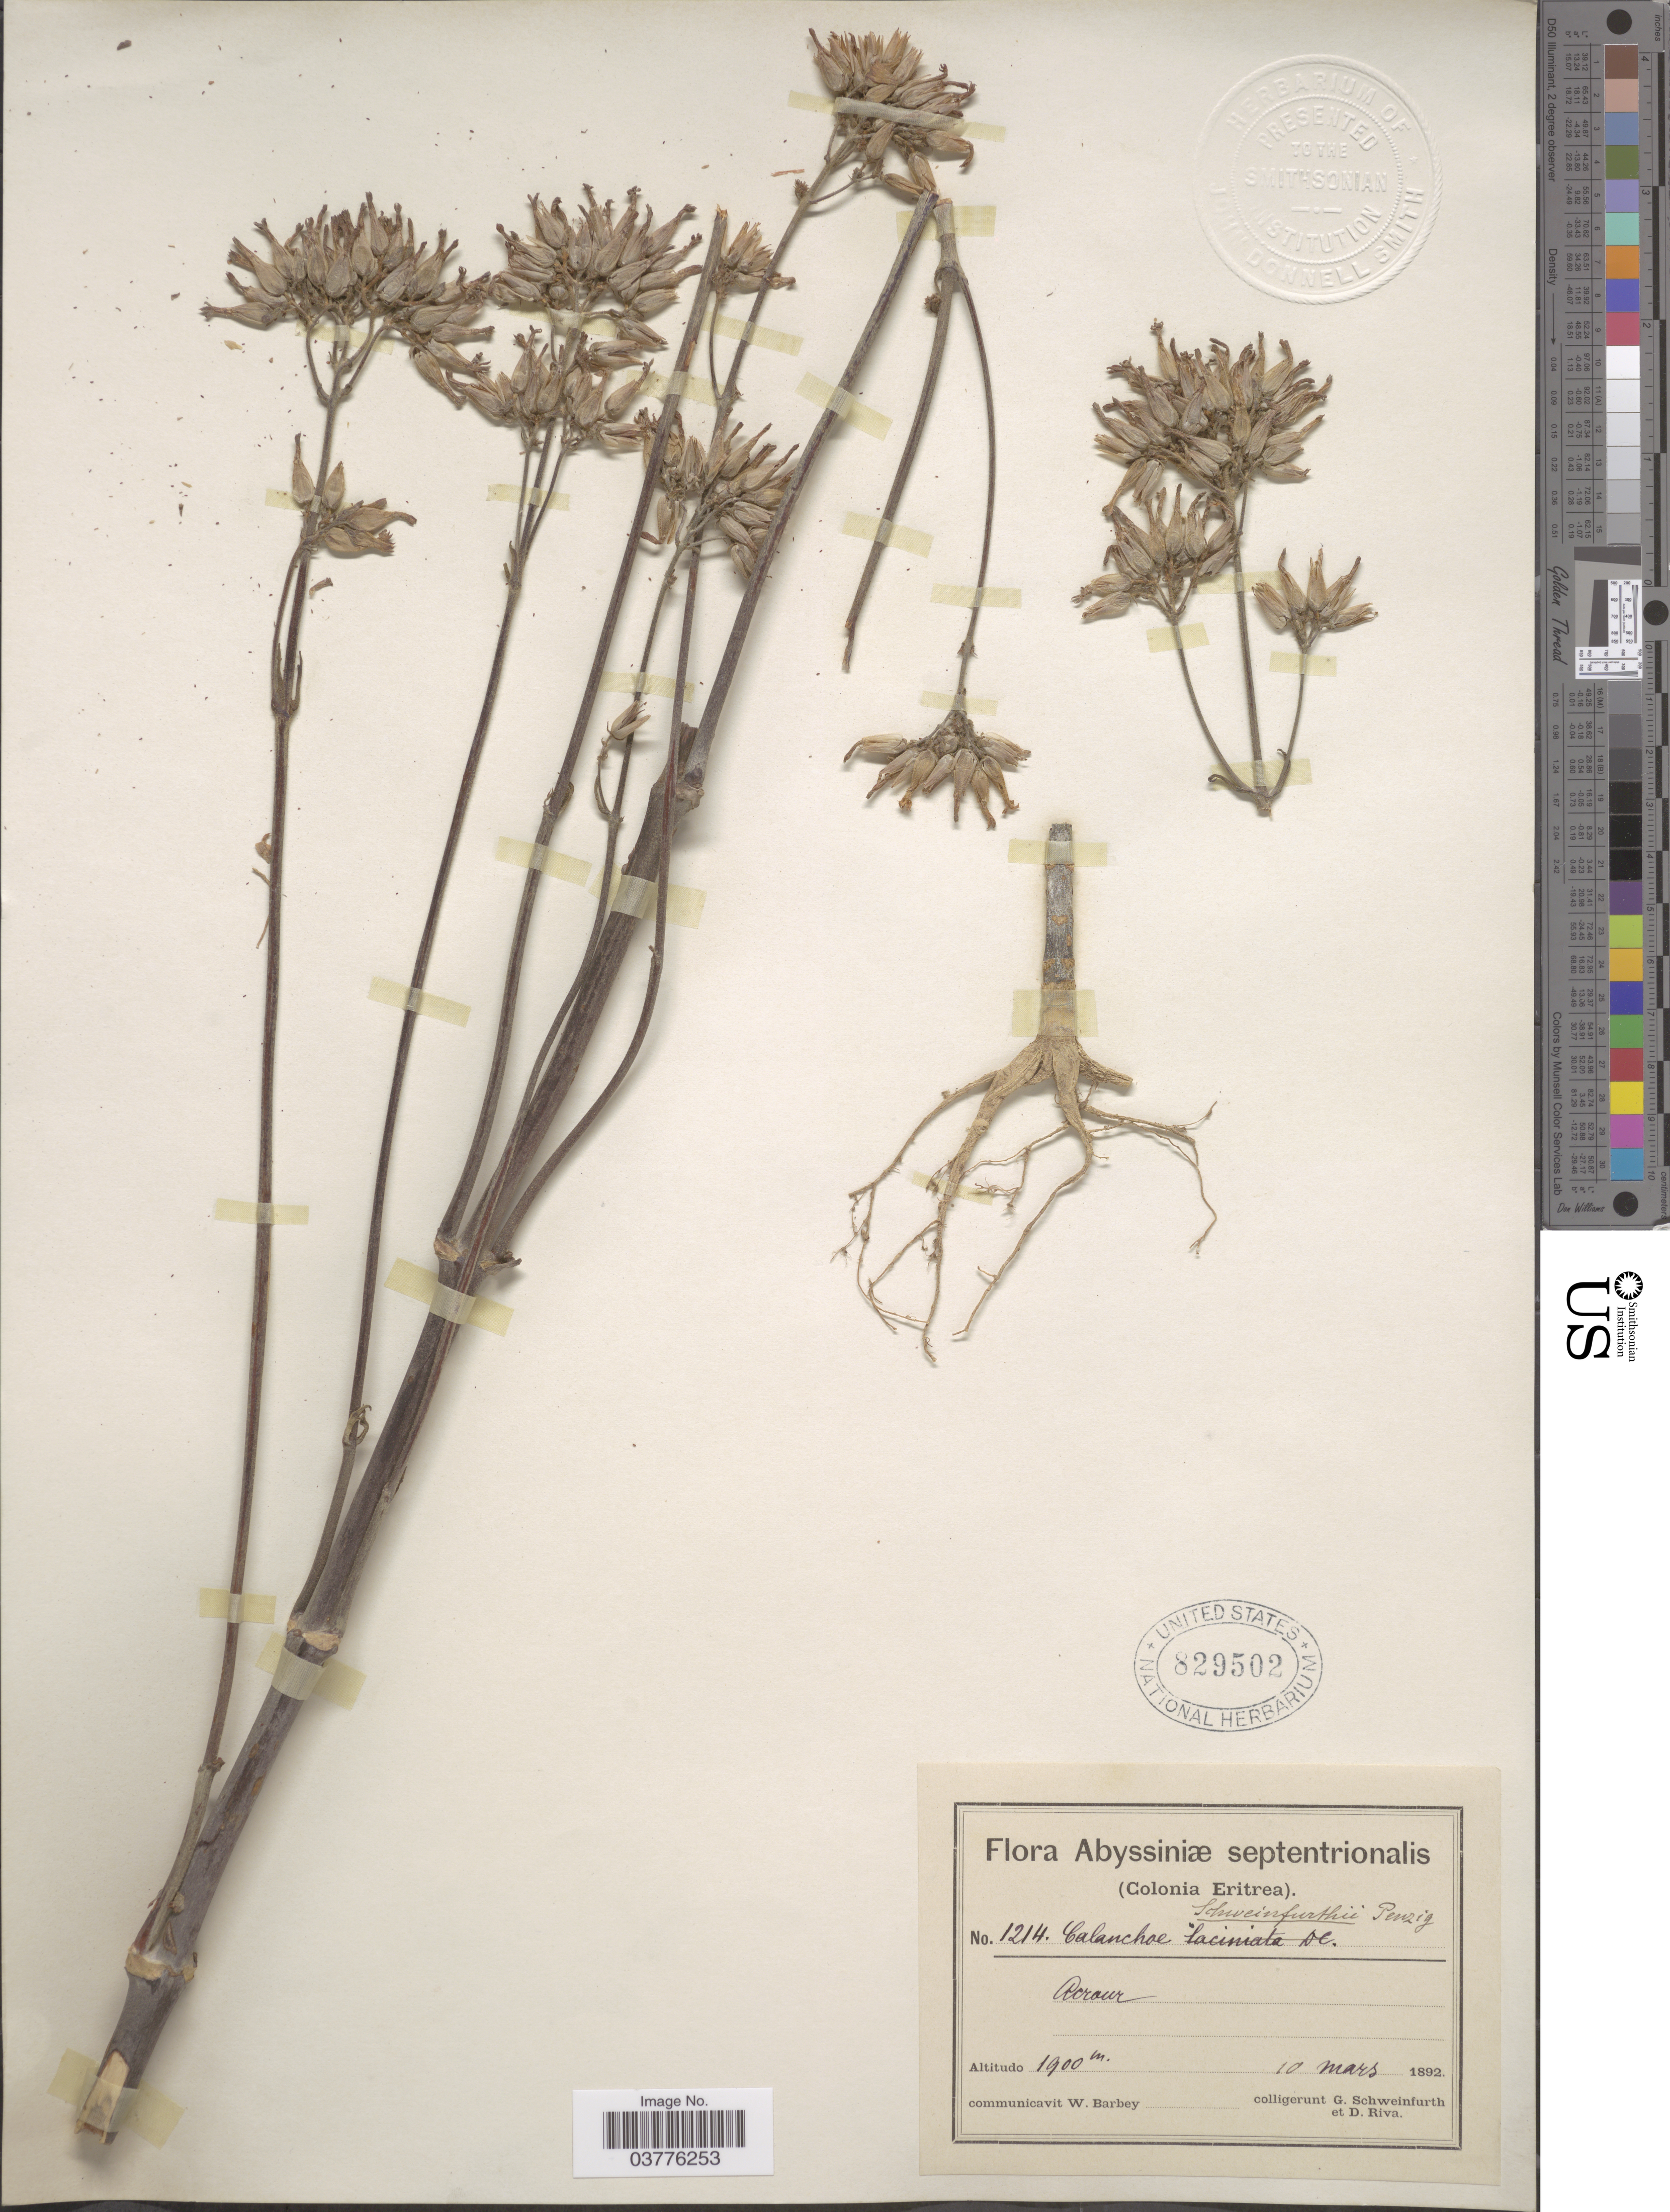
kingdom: Plantae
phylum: Tracheophyta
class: Magnoliopsida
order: Saxifragales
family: Crassulaceae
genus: Kalanchoe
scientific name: Kalanchoe schweinfurthii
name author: Penzig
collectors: G. A. Schweinfurth (herbarium) & D. Riva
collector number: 1214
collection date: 1892-03-10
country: Eritrea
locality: Abyssiniæ septentrionales. (Colonia Eritrea). Acrour.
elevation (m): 1900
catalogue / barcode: US 829502